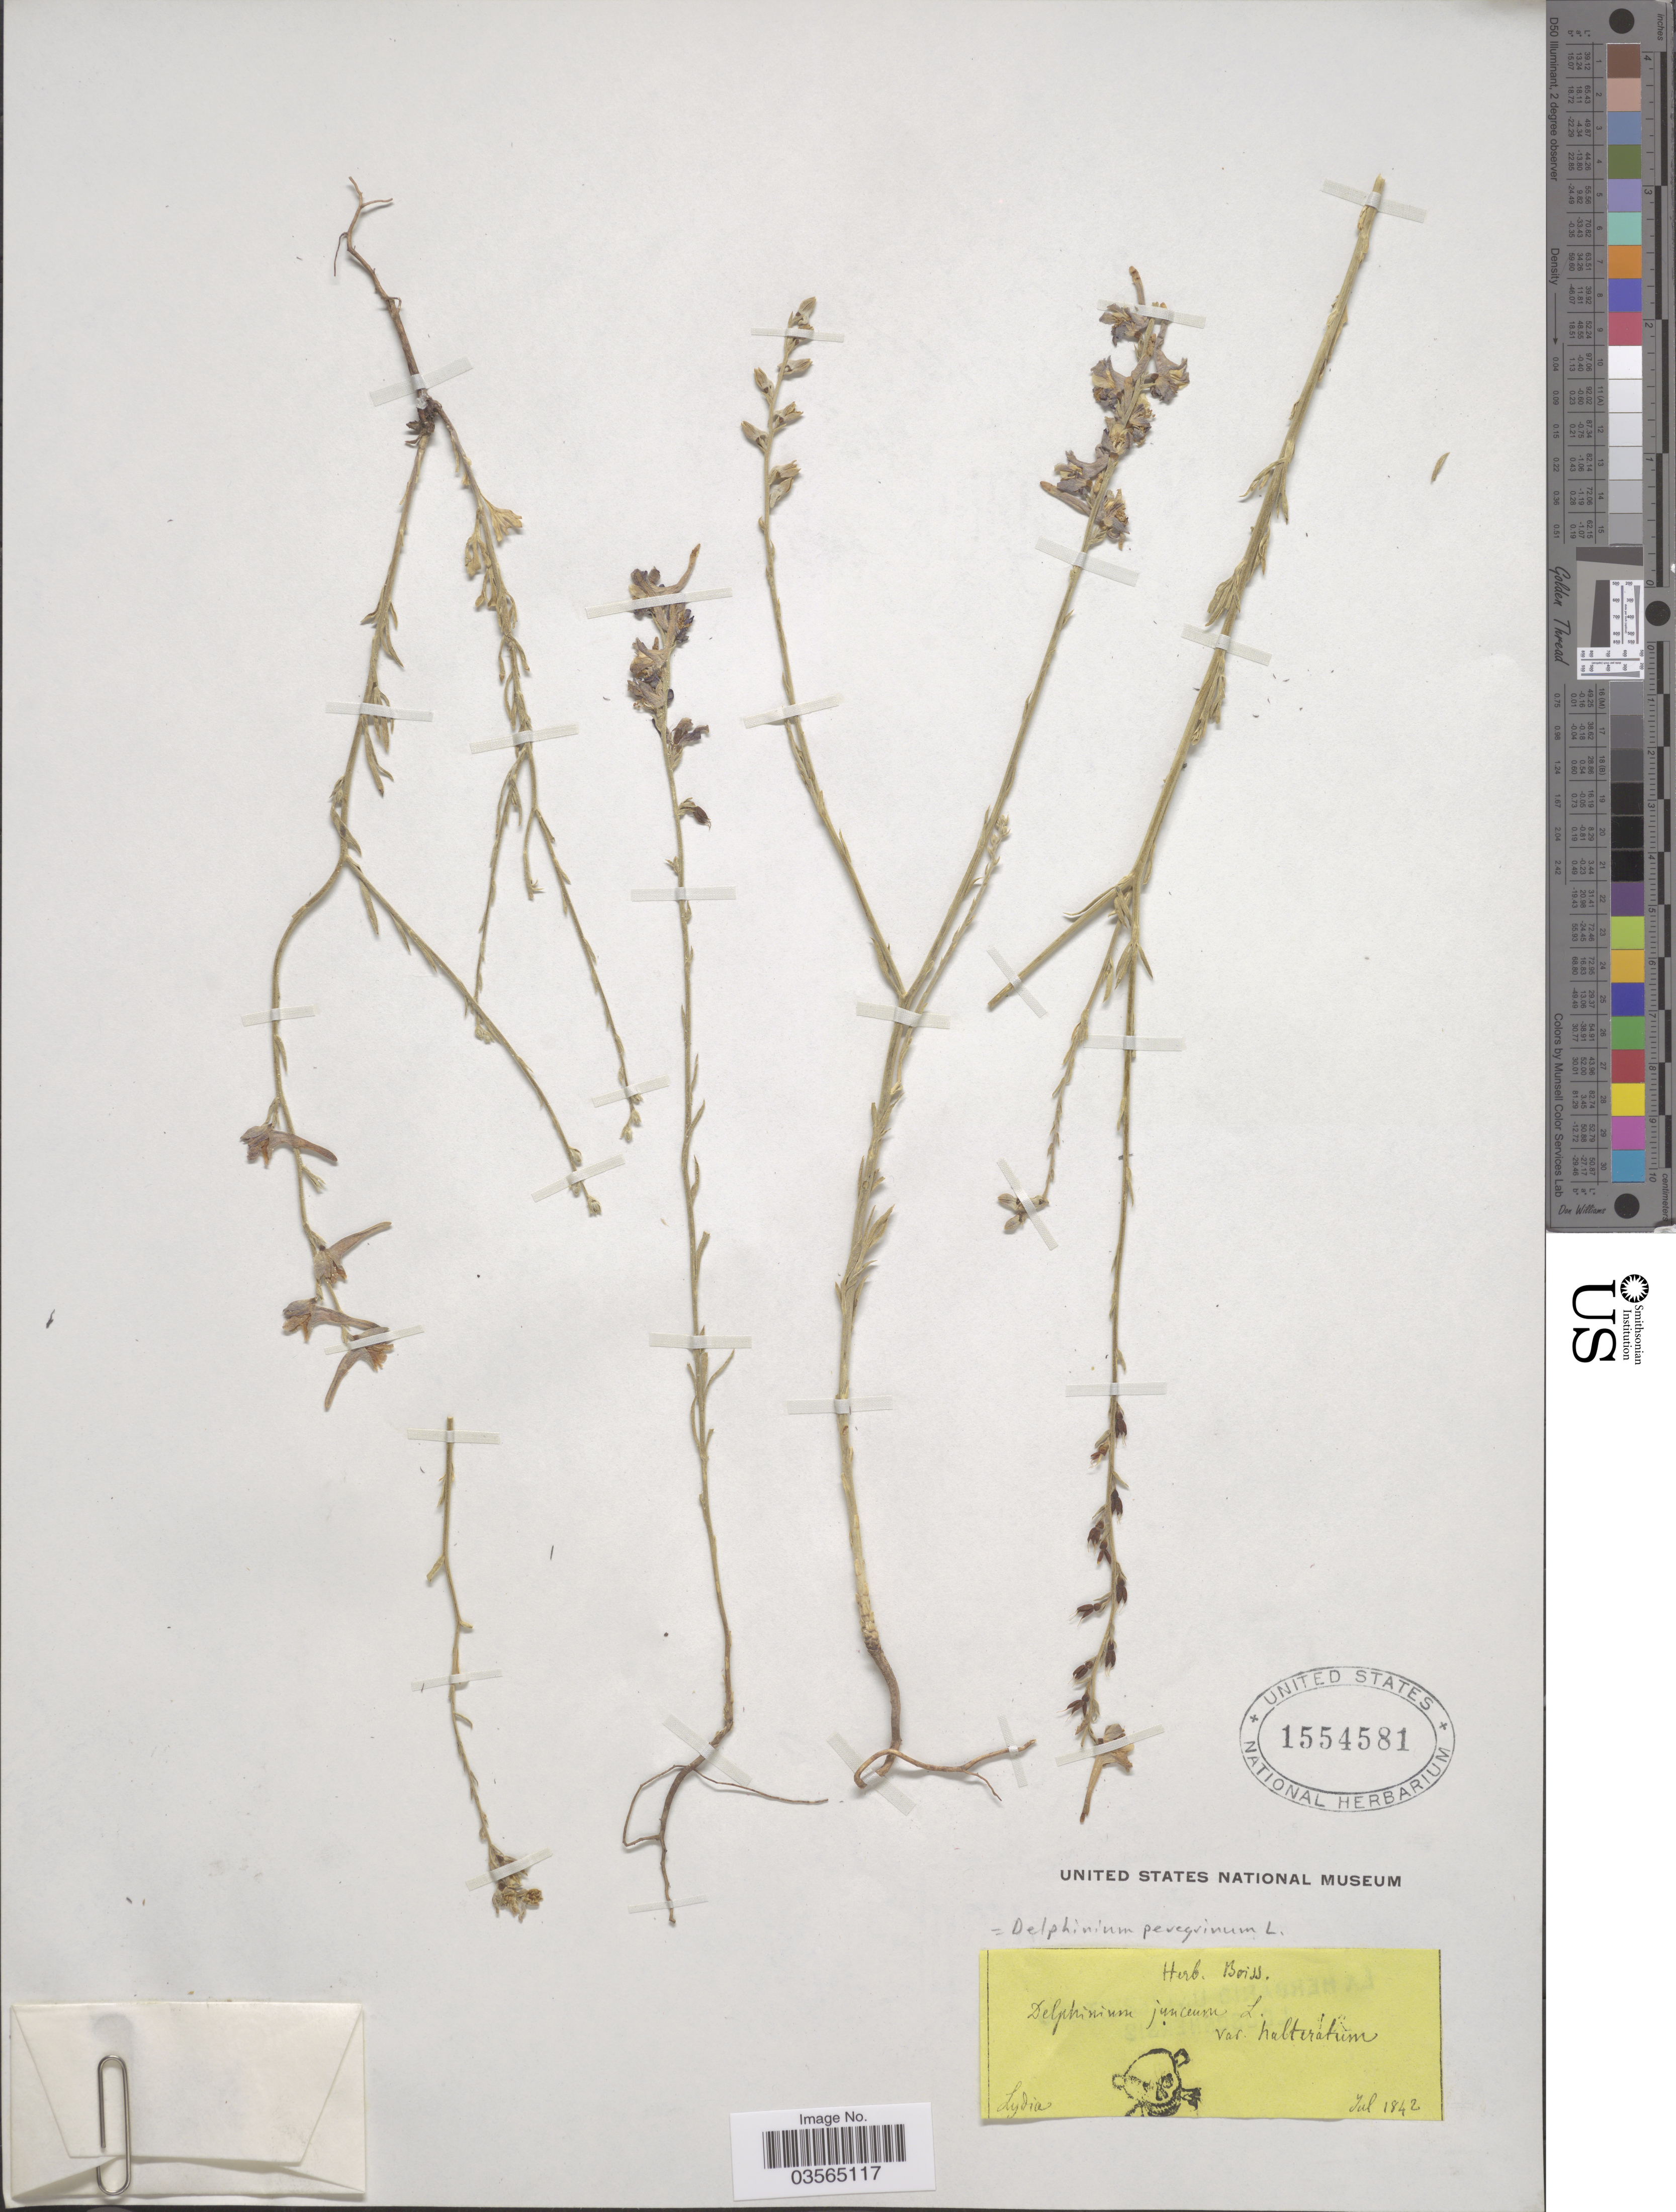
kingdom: Plantae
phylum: Tracheophyta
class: Magnoliopsida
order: Ranunculales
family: Ranunculaceae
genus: Delphinium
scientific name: Delphinium peregrinum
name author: L.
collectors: Ex herb. Boiss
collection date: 1842-07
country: Turkey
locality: Lydia.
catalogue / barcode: US 1554581